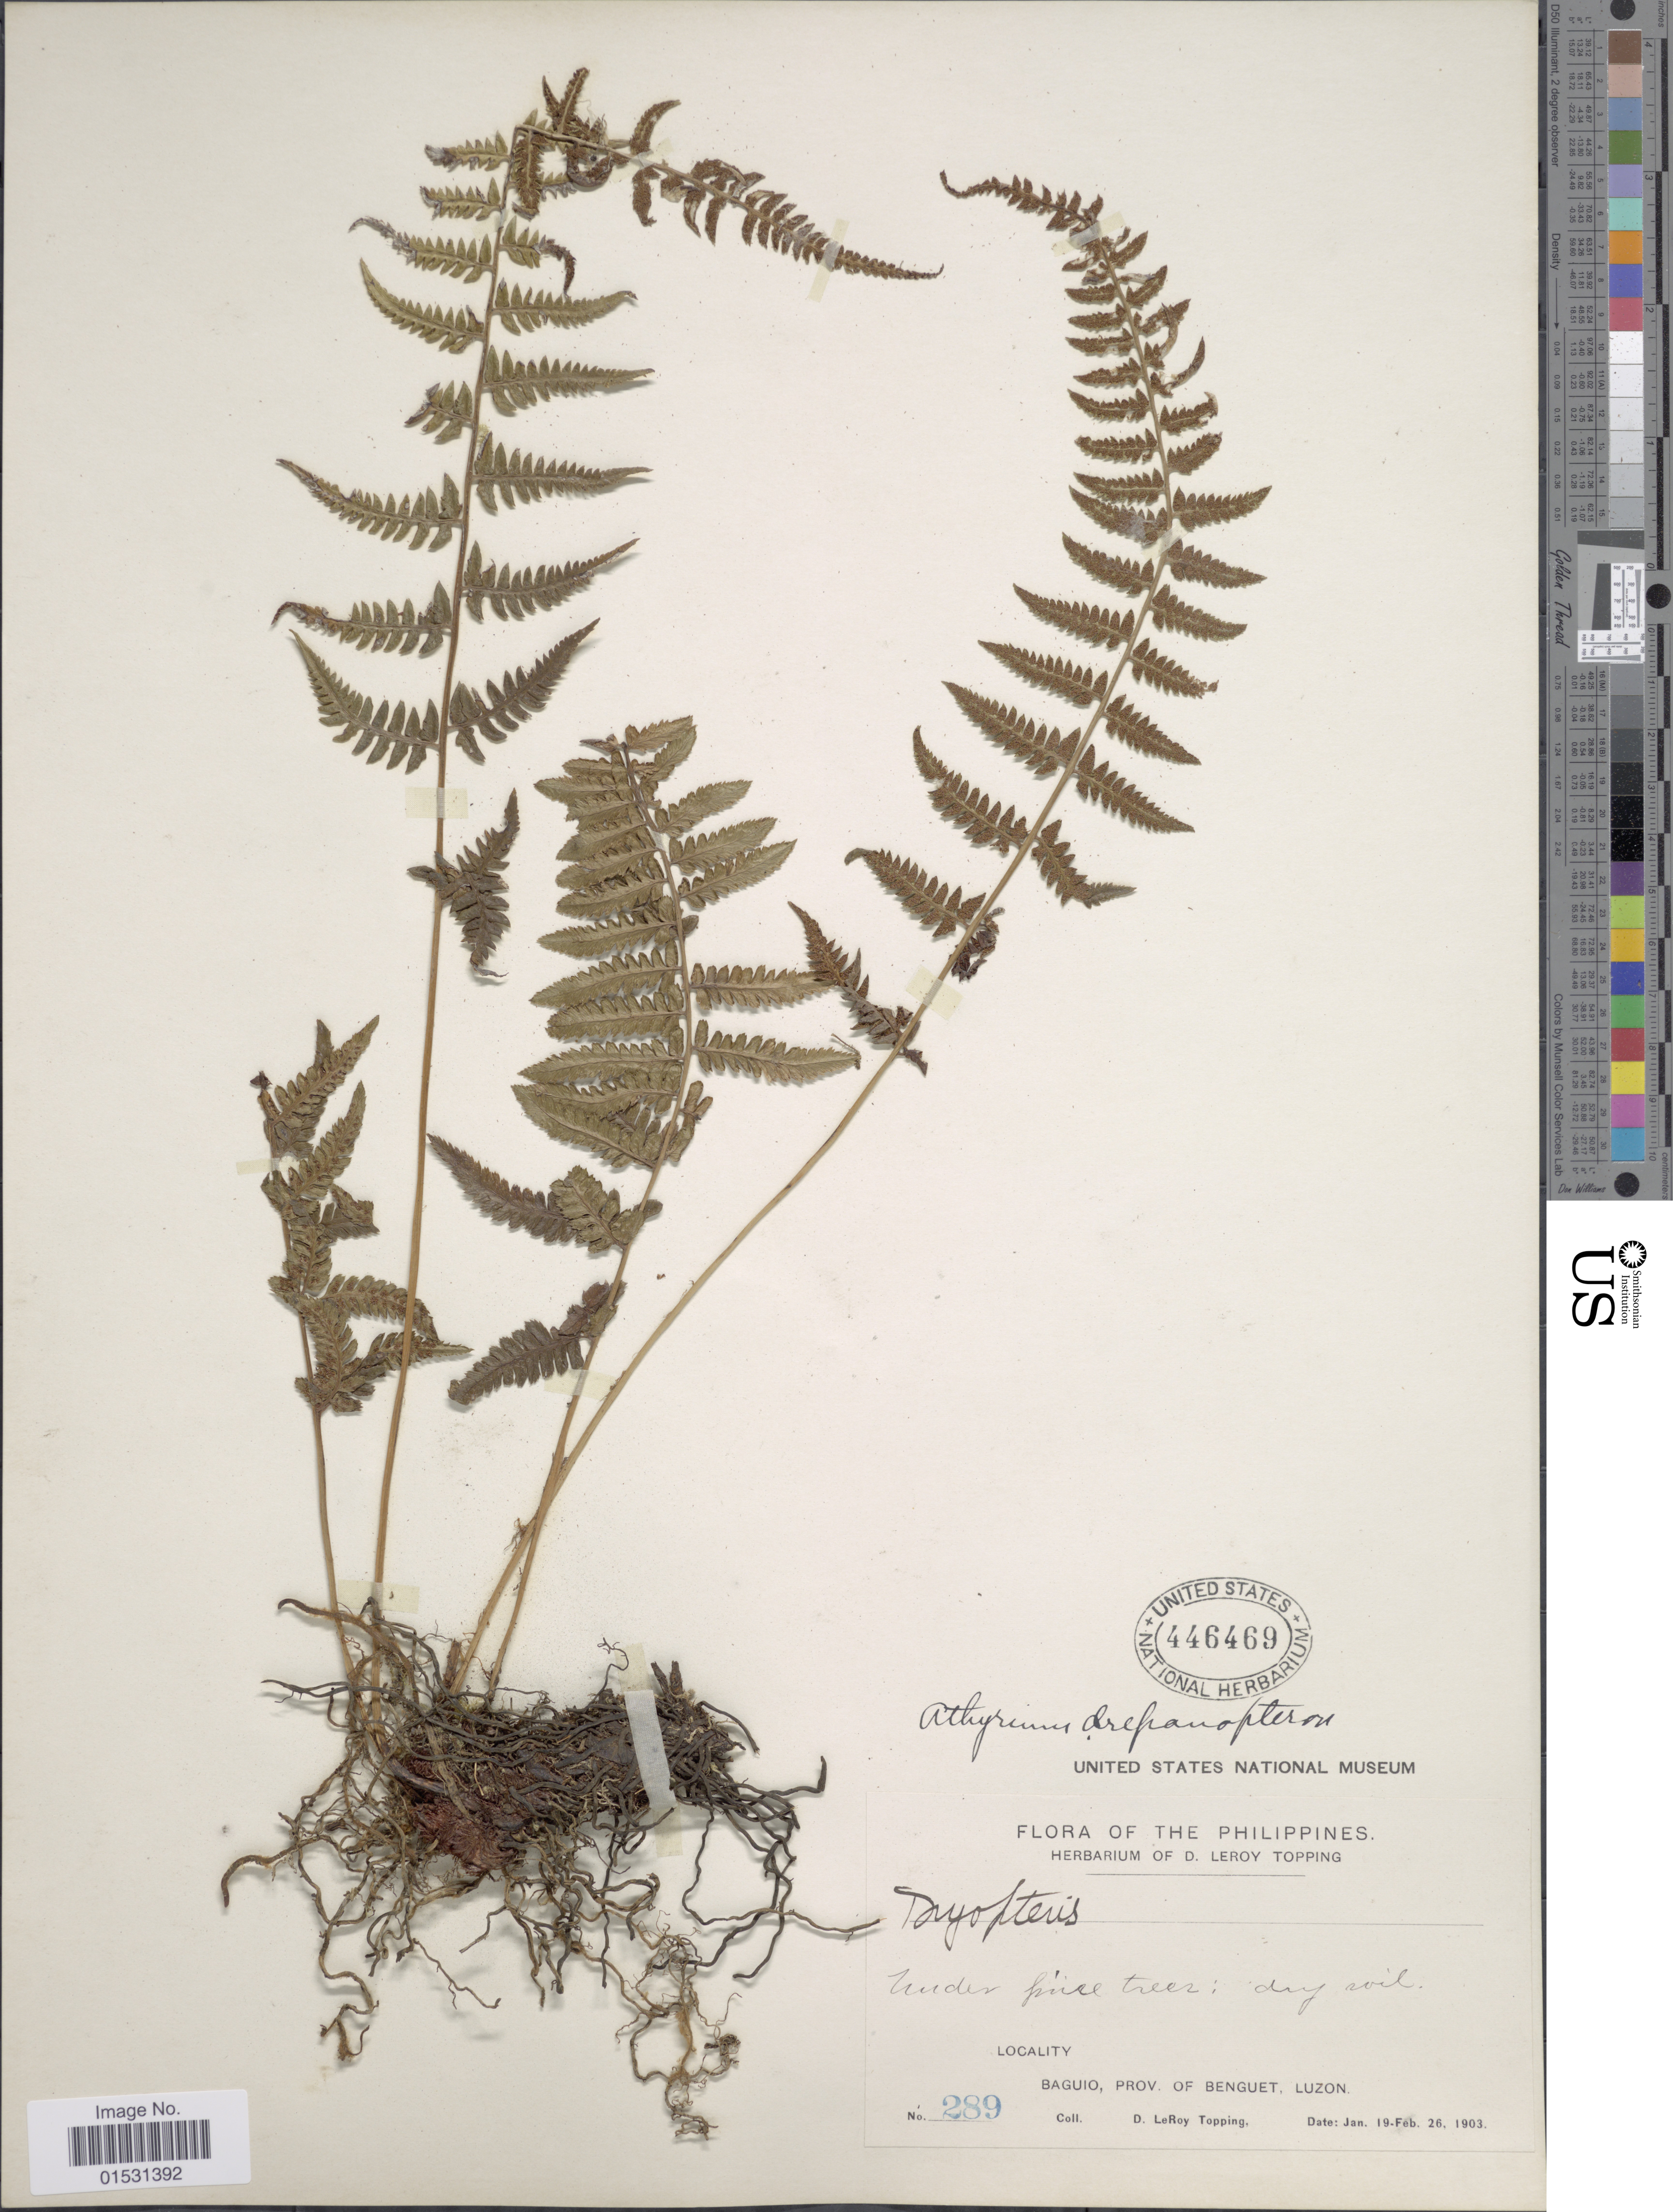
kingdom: Plantae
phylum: Tracheophyta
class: Polypodiopsida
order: Polypodiales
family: Athyriaceae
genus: Athyrium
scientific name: Athyrium drepanopterum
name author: (Kunze) A. Braun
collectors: D. L. Topping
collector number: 289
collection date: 1903-01-19/1903-02-26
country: Philippines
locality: Baguio, Prov. of Benguet, Luzon.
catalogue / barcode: US 446469